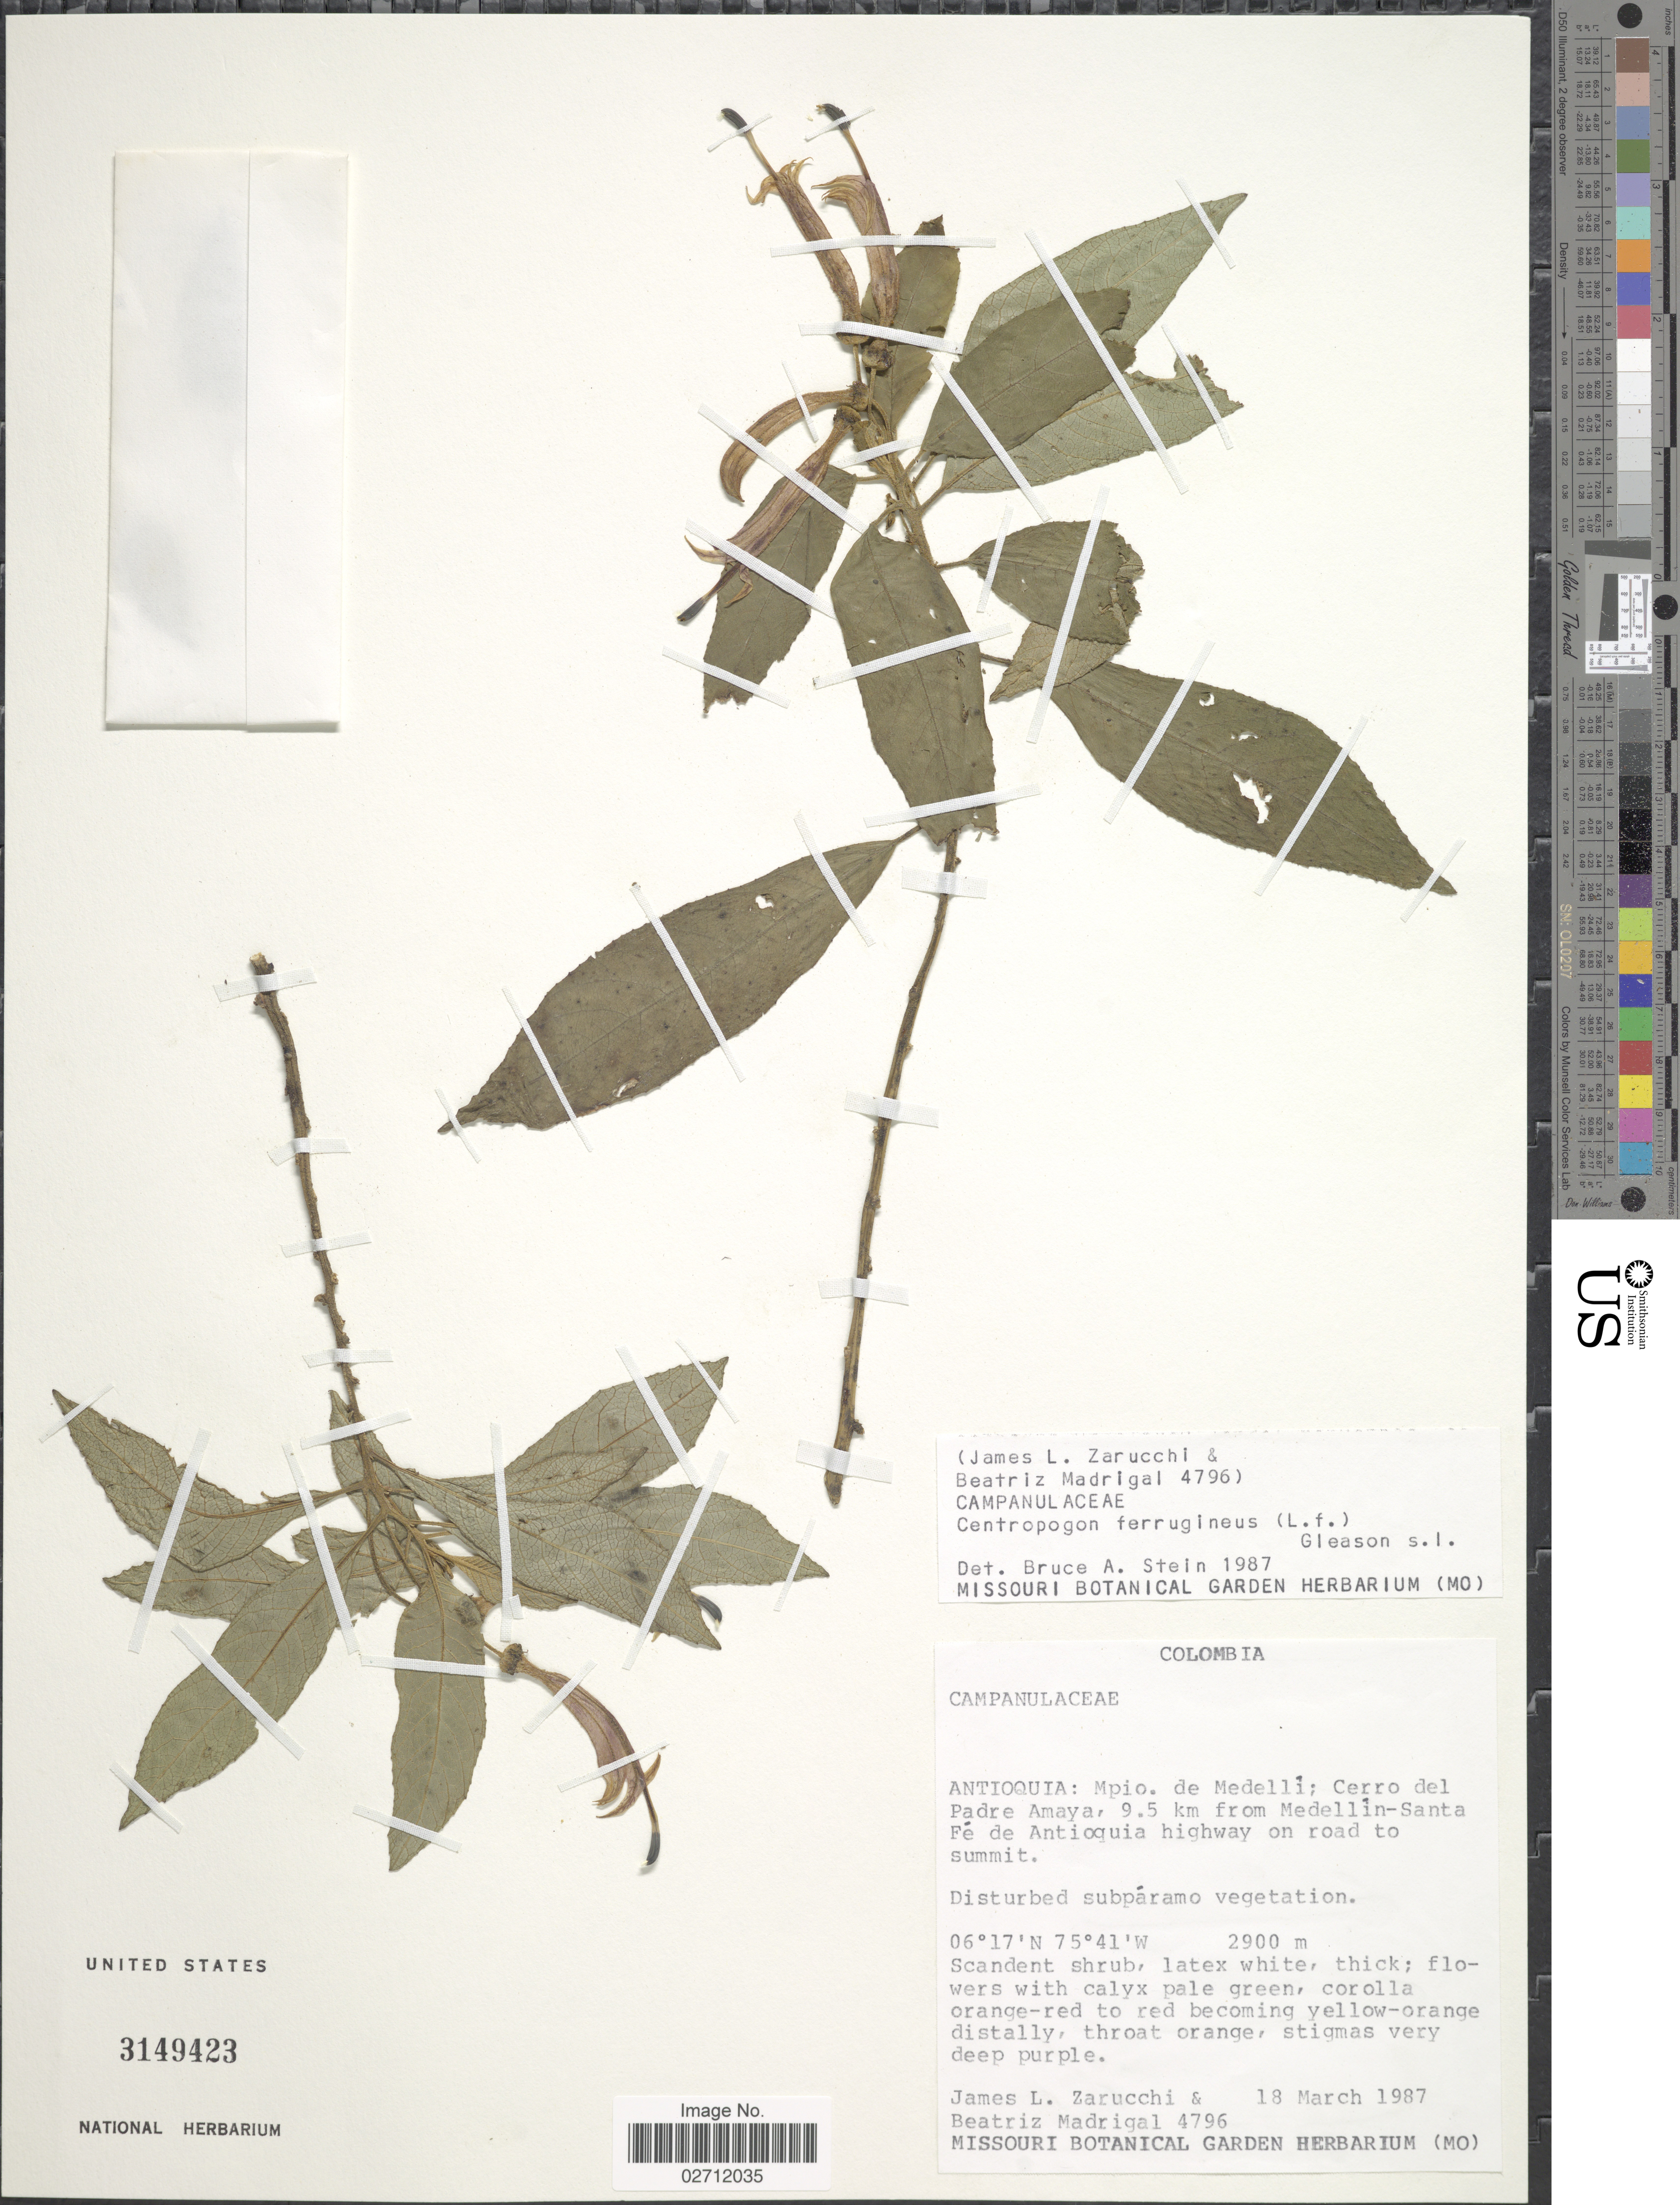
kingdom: Plantae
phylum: Tracheophyta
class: Magnoliopsida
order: Asterales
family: Campanulaceae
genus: Centropogon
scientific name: Centropogon ferrugineus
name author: (L. f.) Gleason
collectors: J. L. Zarucchi & B. E. Madrigal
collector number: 4796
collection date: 1987-03-18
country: Colombia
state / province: Antioquia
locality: Mpio. de Medelli: Cerro del Padre Amaya, 9.5 km from Medellin-Santa Fe de Antioquia highway on road to summit.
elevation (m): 2900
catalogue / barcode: US 3149423